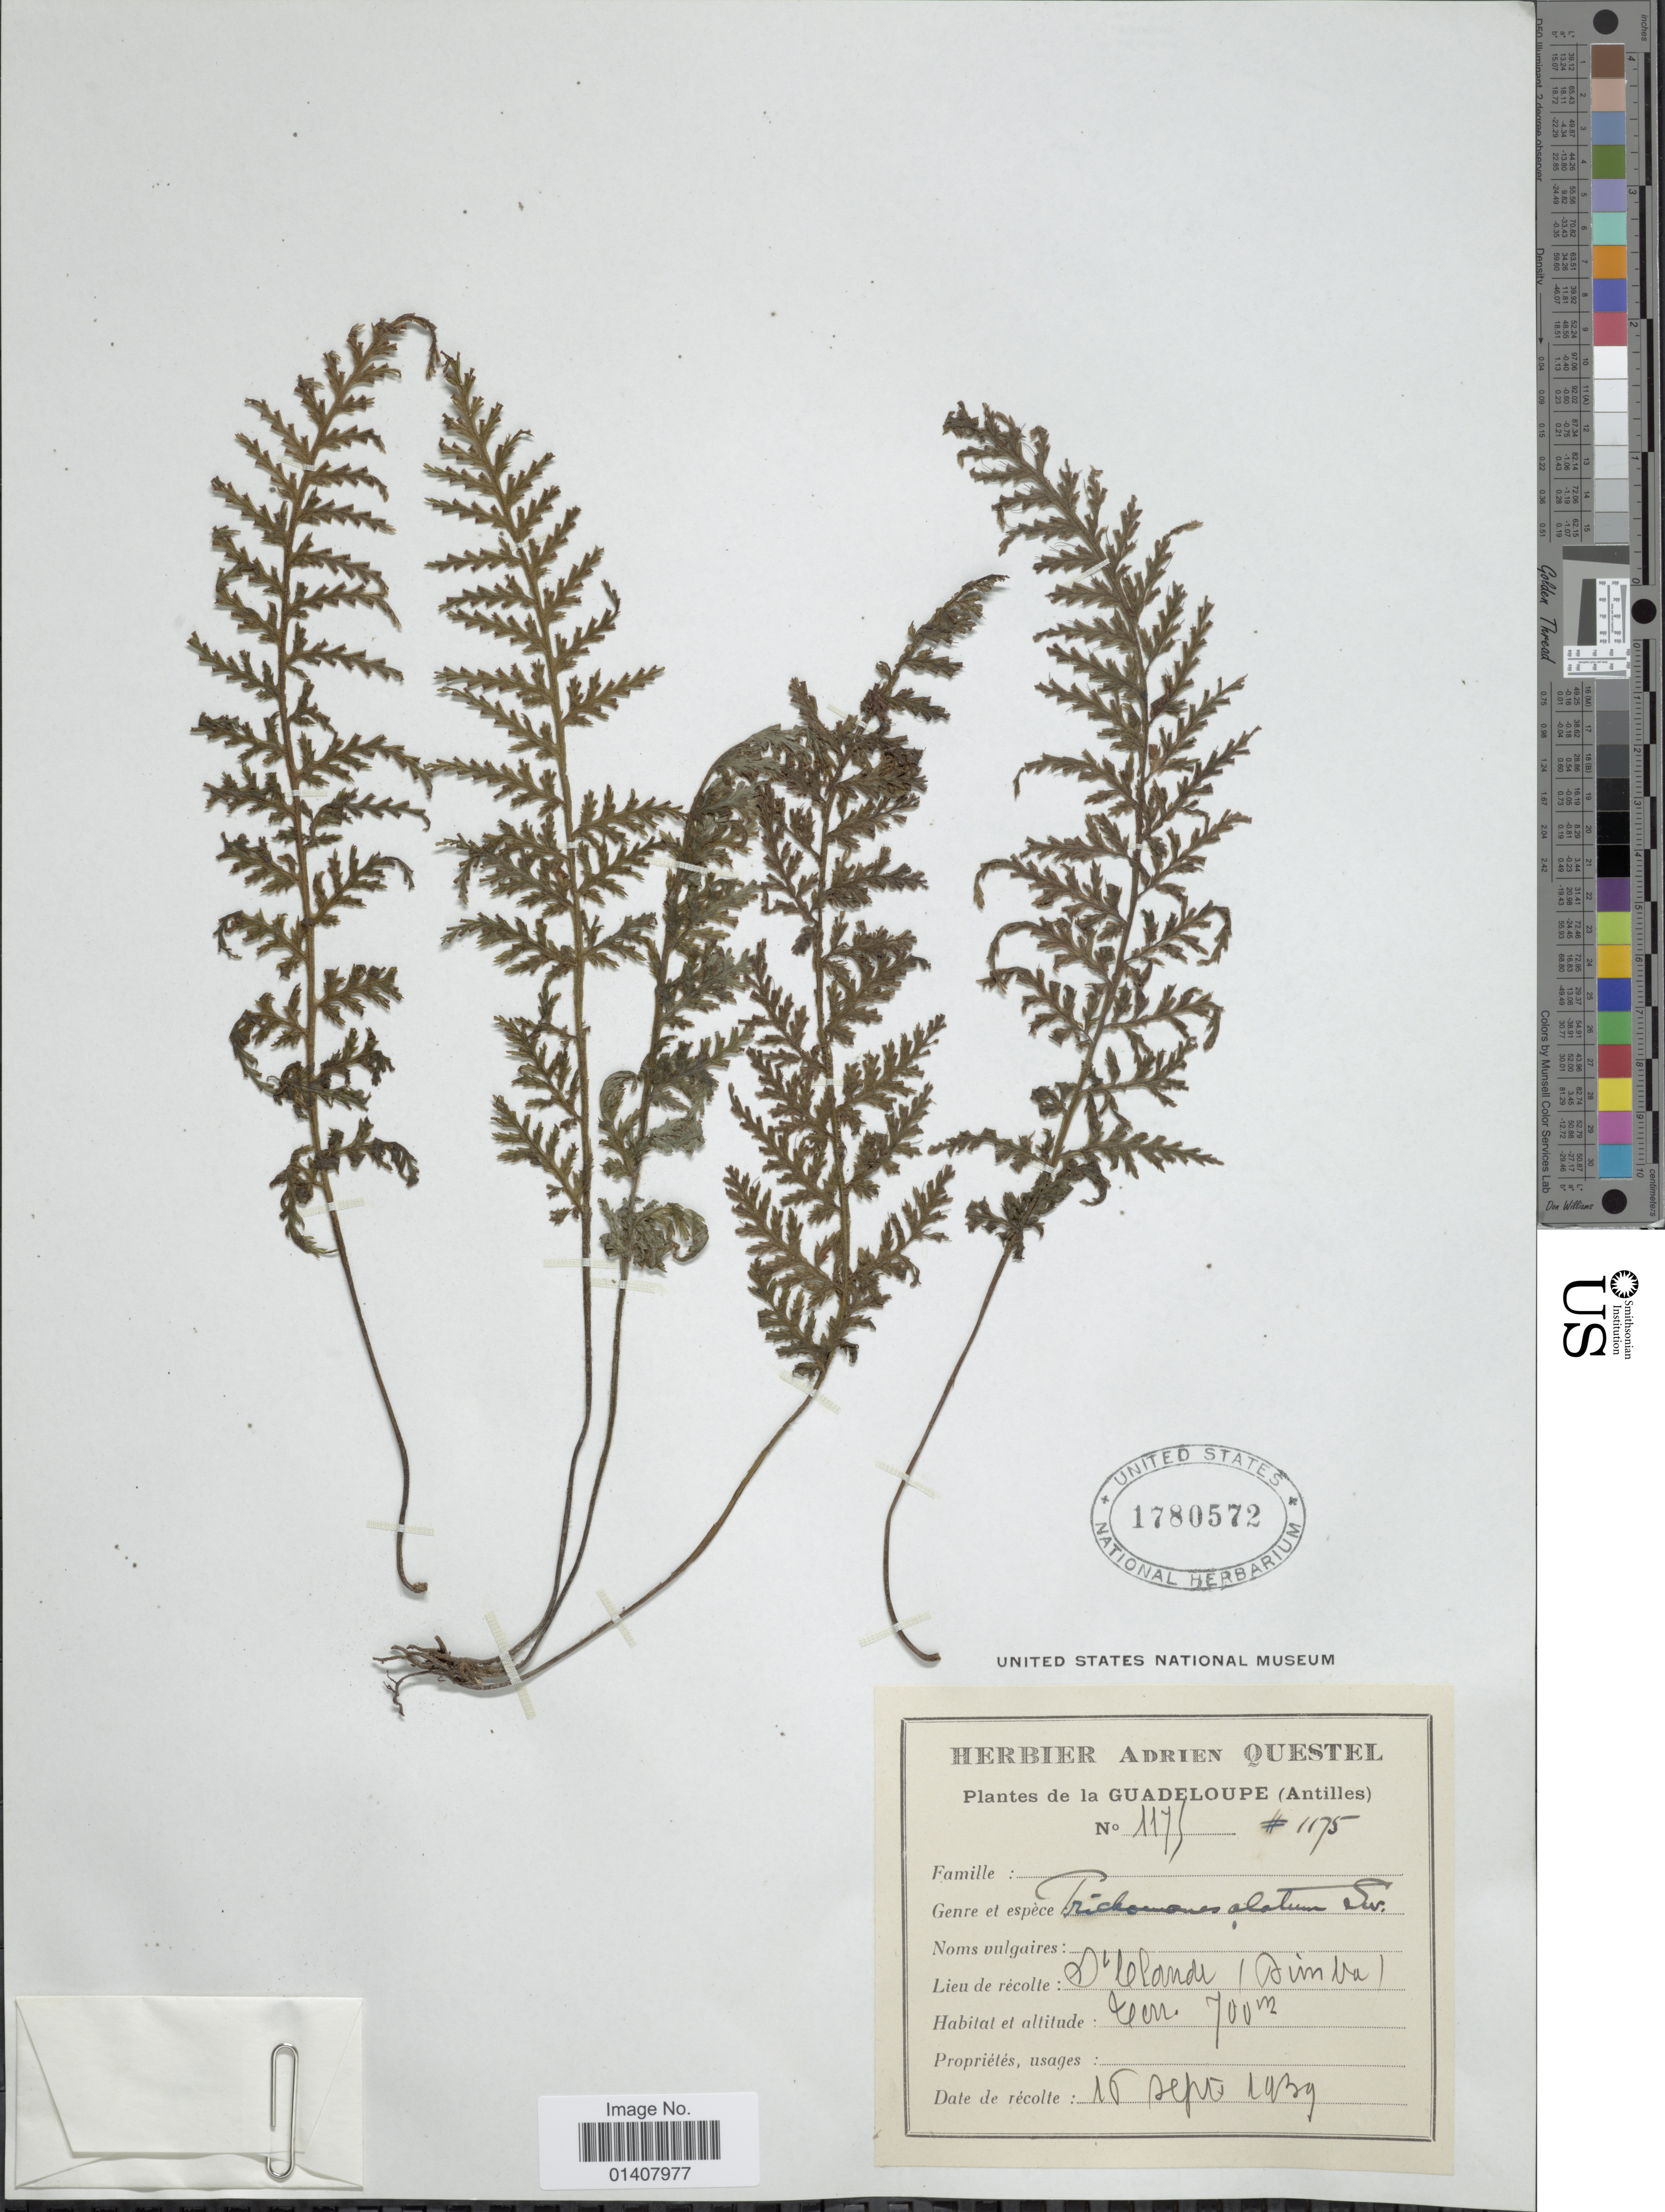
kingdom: Plantae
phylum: Tracheophyta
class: Polypodiopsida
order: Hymenophyllales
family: Hymenophyllaceae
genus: Trichomanes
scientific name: Trichomanes alatum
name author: Sw.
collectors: ex herb. A. Questal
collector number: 1175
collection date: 1939-09-15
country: Guadeloupe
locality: Guadeloupe (Antilles), La Lande (Dimba)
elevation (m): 700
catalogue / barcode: US 1780572